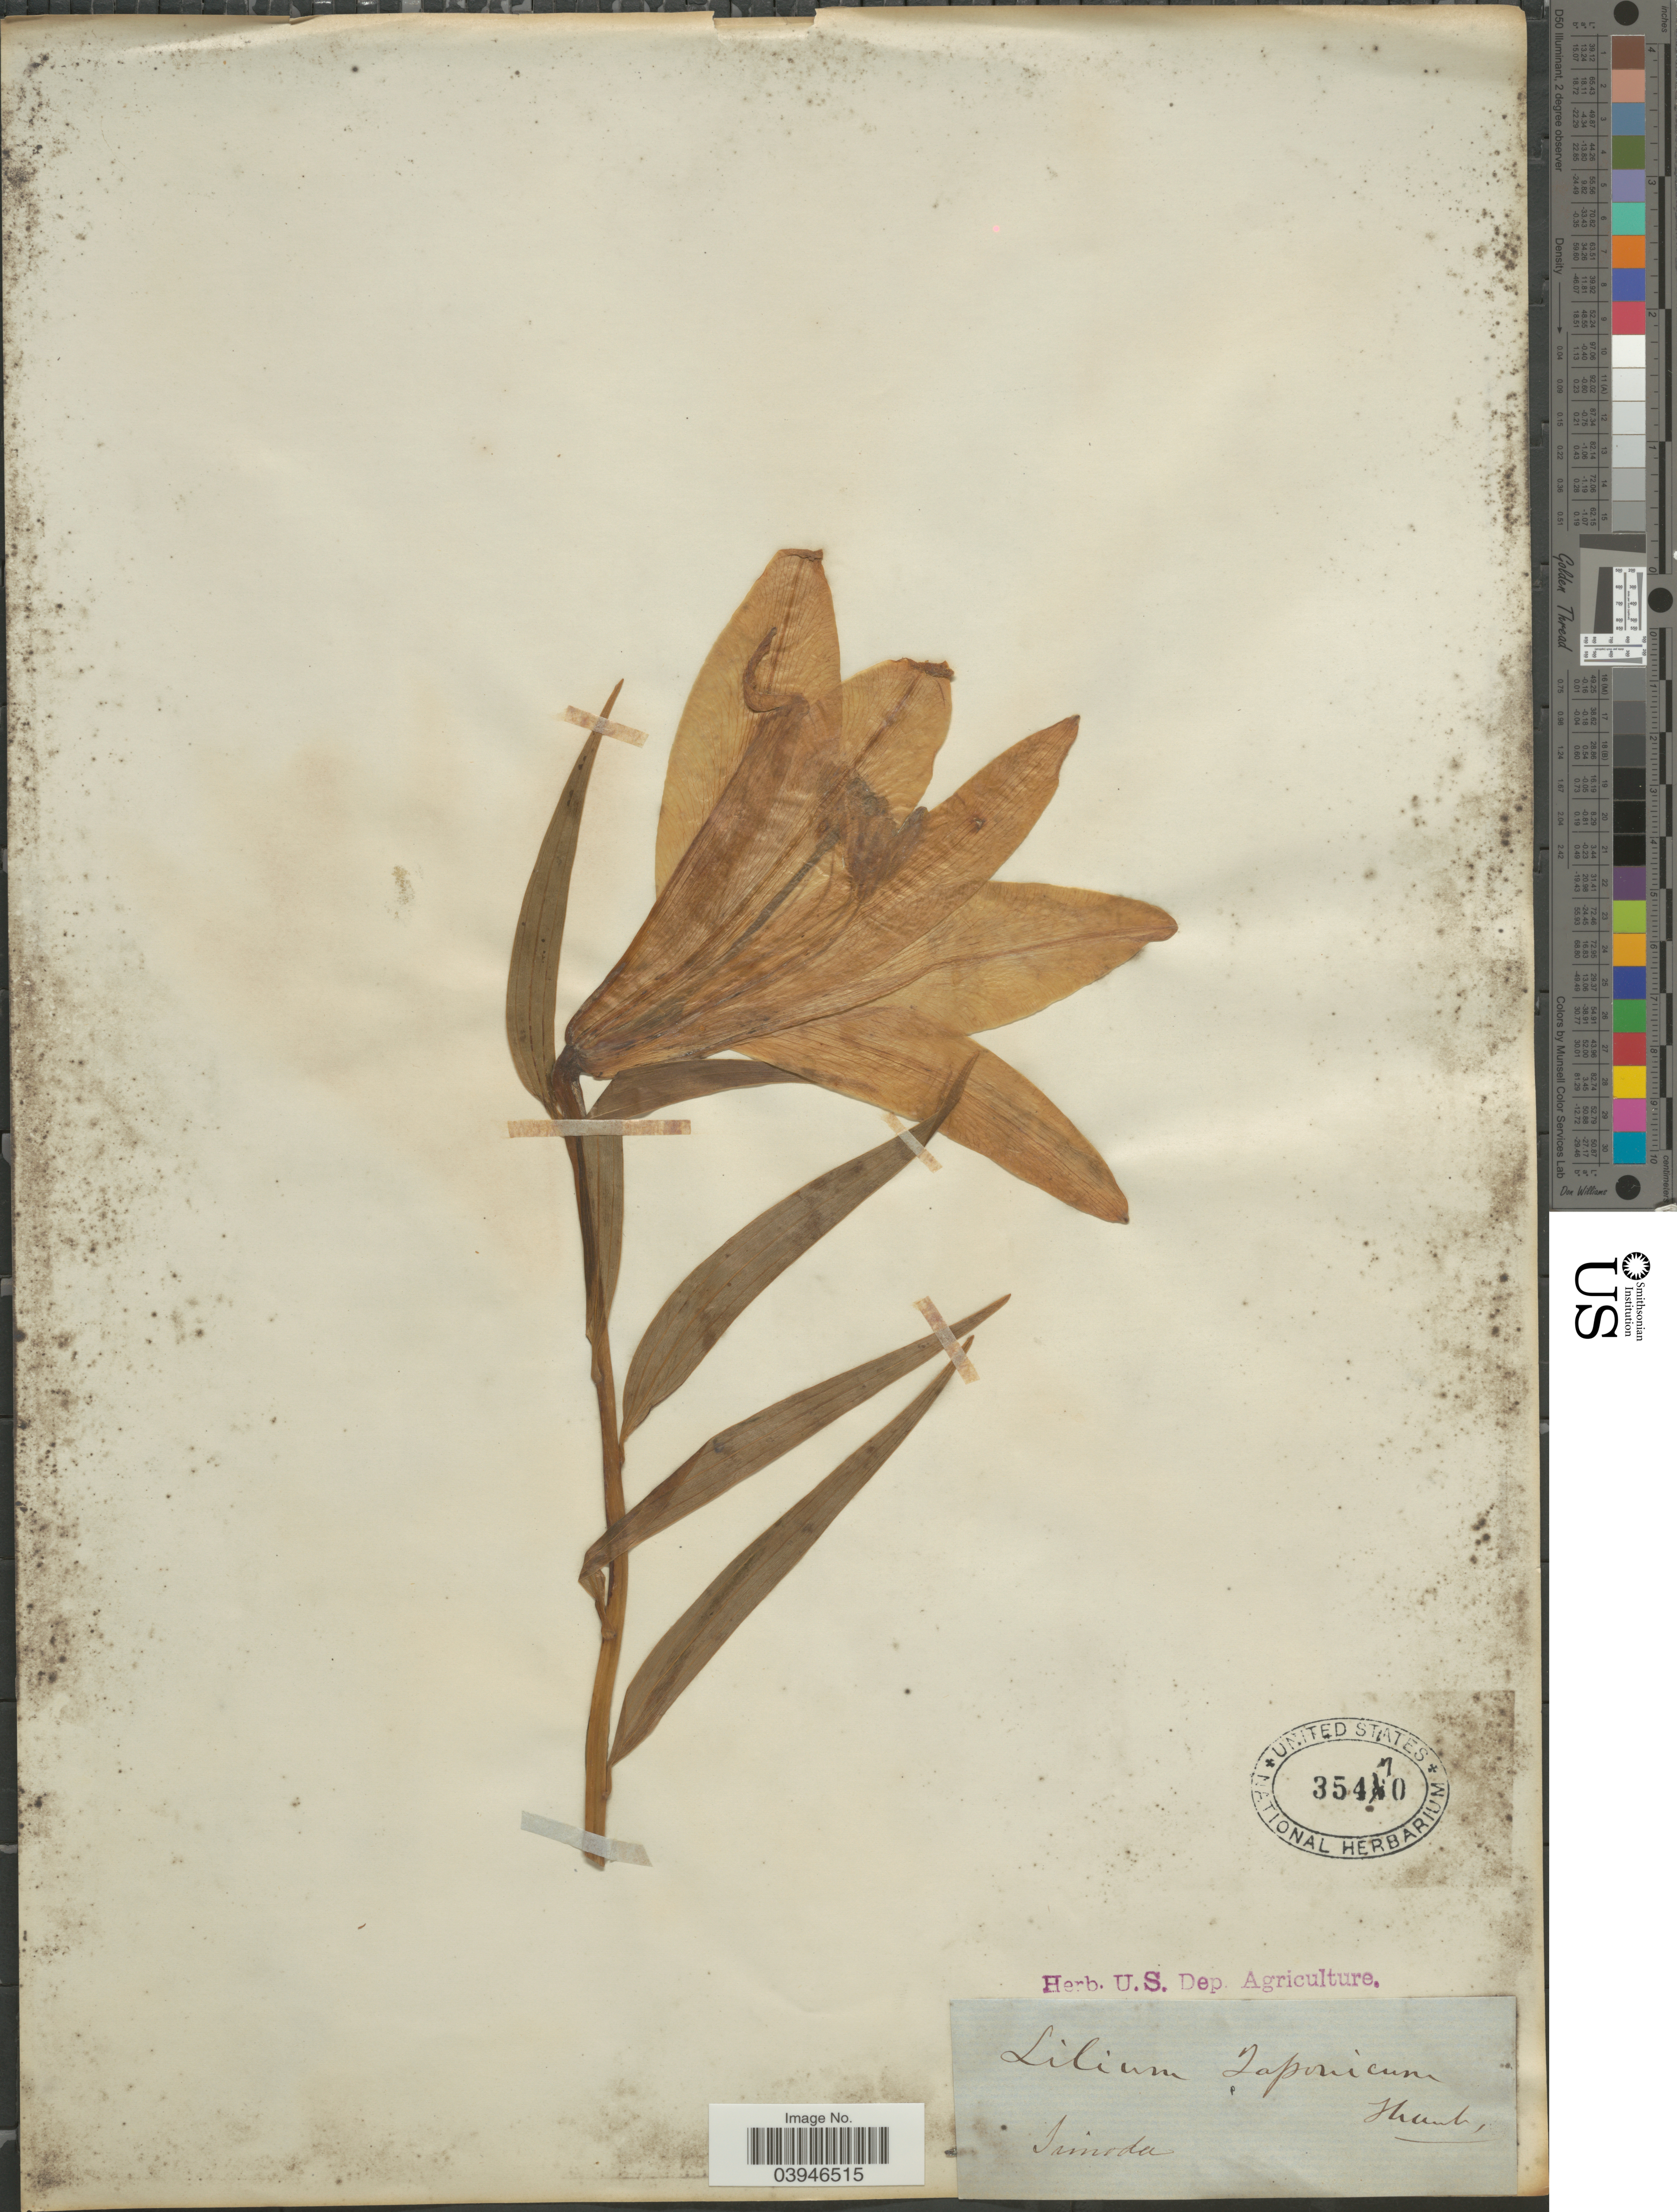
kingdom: Plantae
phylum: Tracheophyta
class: Liliopsida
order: Liliales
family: Liliaceae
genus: Lilium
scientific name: Lilium japonicum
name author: Thunb.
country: Japan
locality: Simoda.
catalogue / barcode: US 35470